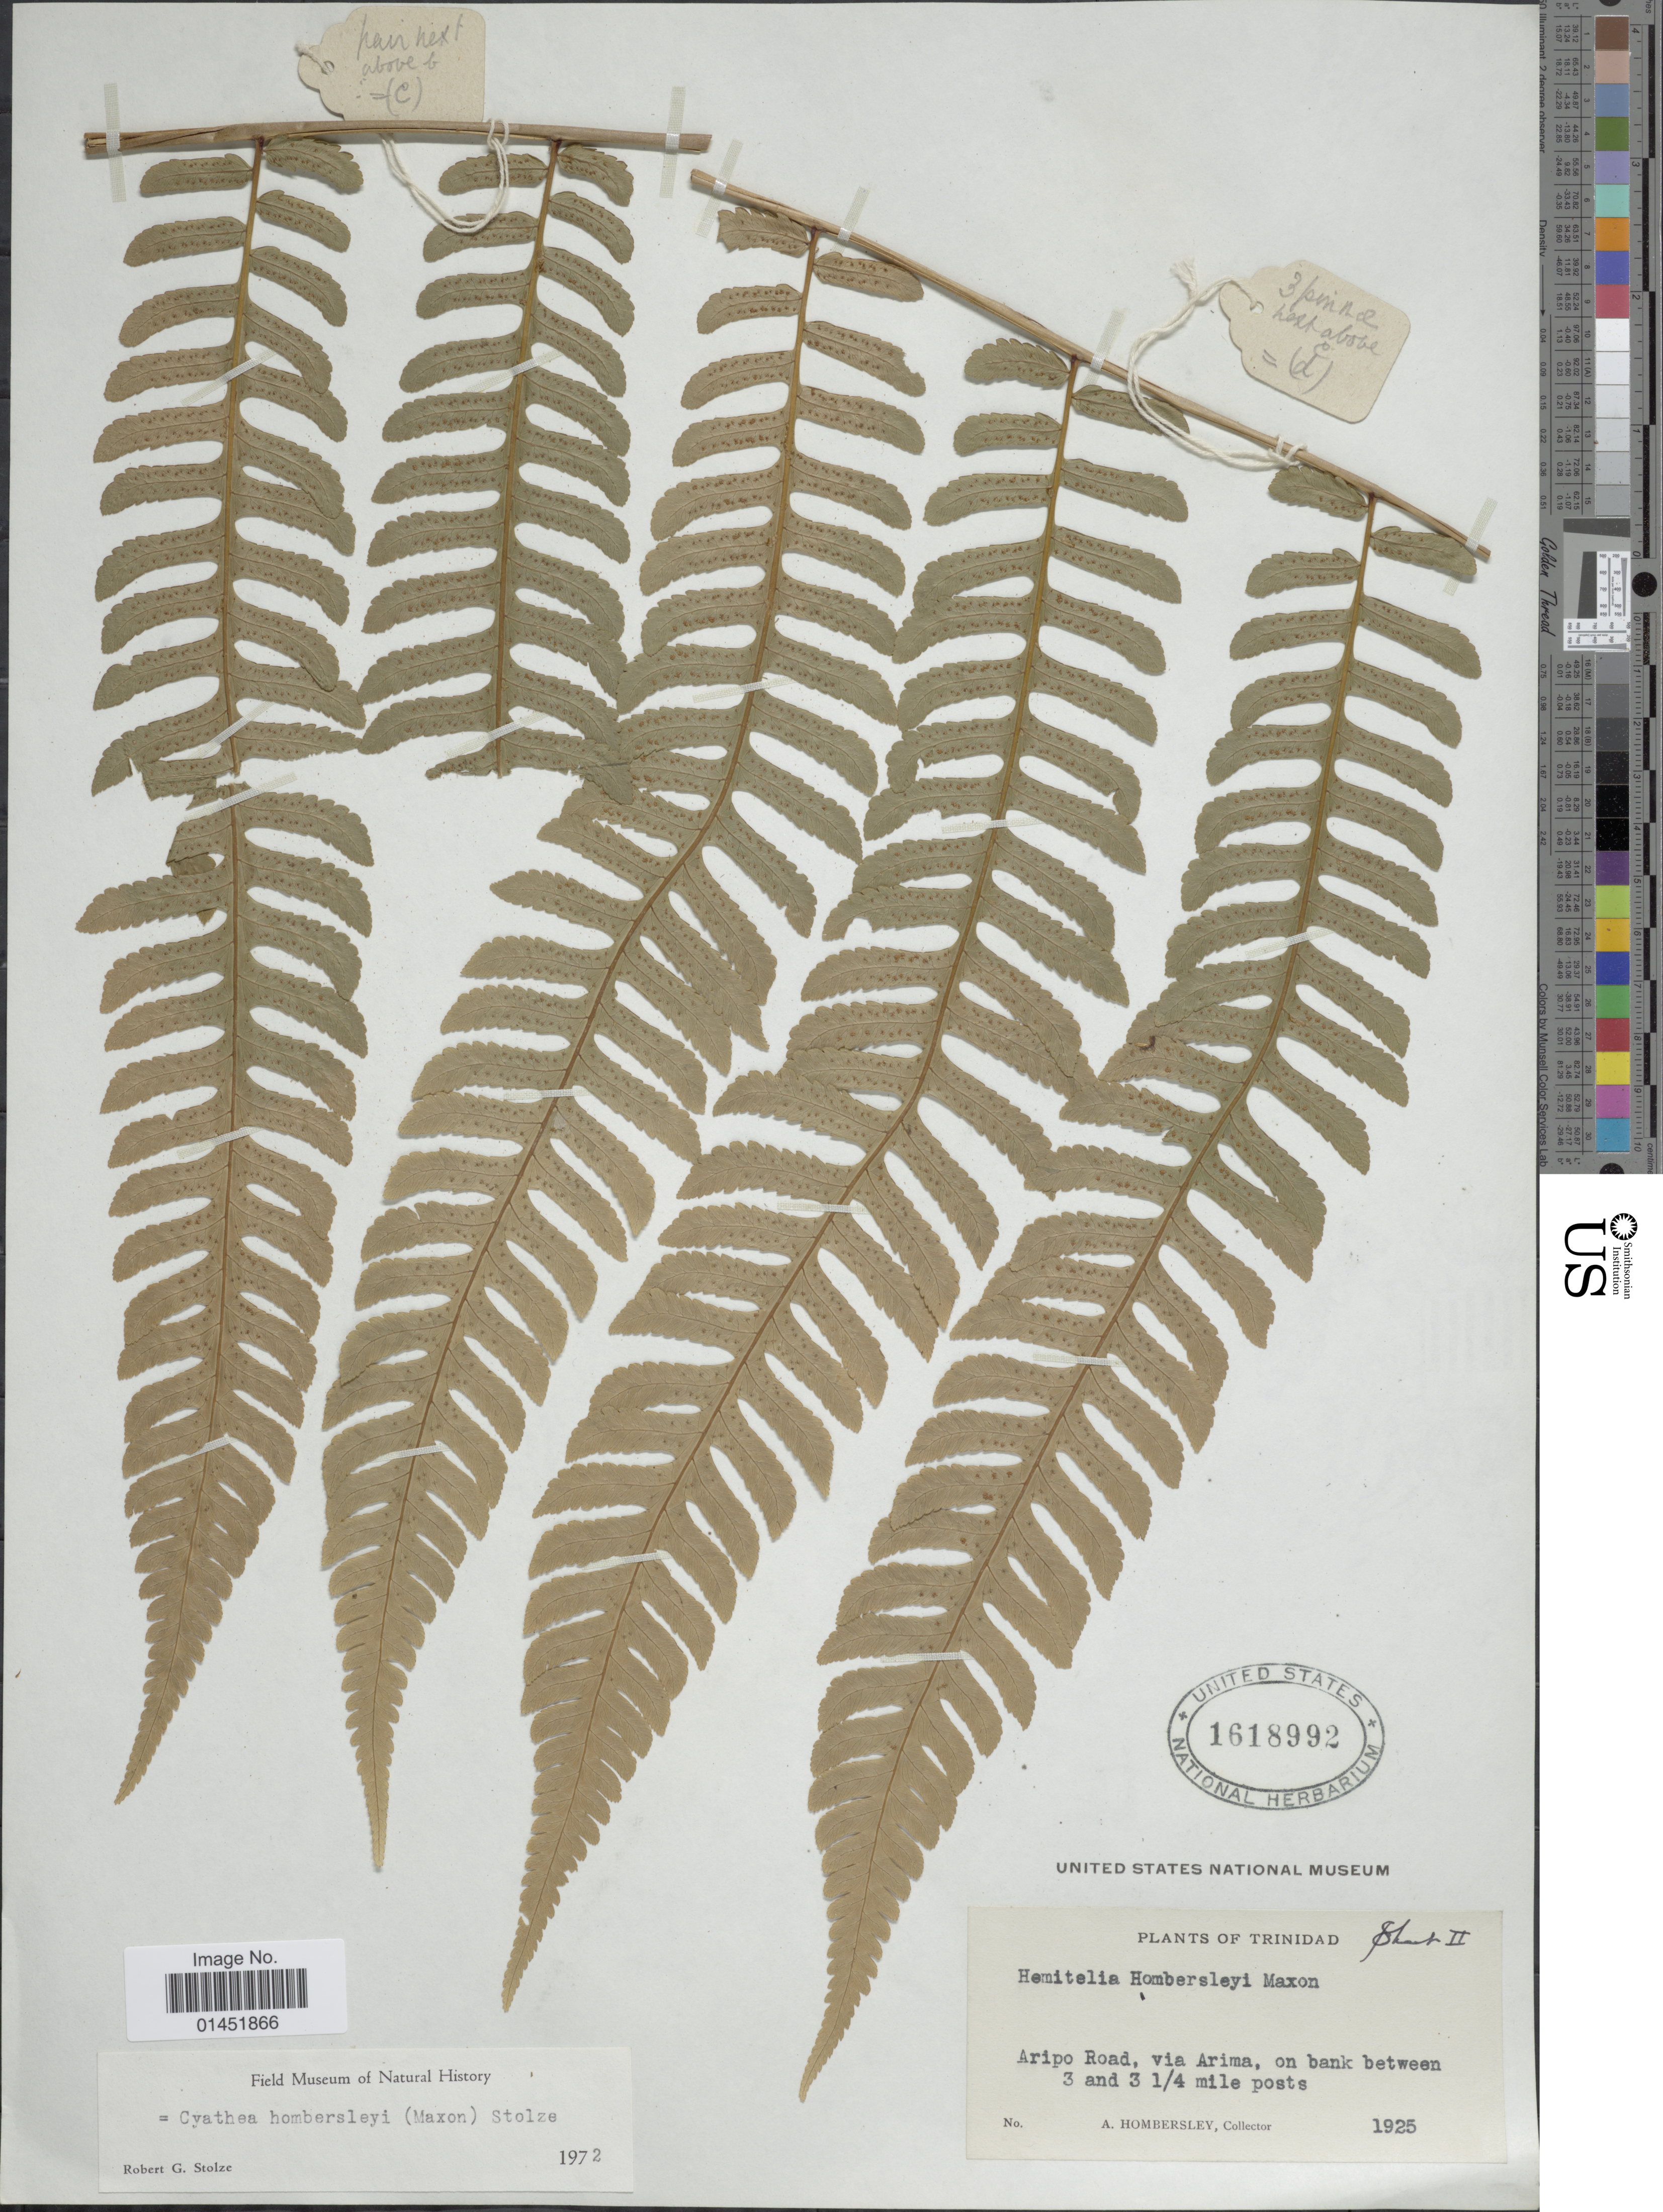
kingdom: Plantae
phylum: Tracheophyta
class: Polypodiopsida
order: Cyatheales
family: Cyatheaceae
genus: Cyathea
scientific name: Cyathea hombersleyi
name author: (Maxon) Stolze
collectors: A. Hombersley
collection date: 1925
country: Trinidad and Tobago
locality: Trinidad, Aripo Road, via Arima, on bank between 3 and 3 ¼ mile posts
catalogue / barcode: US 1618992